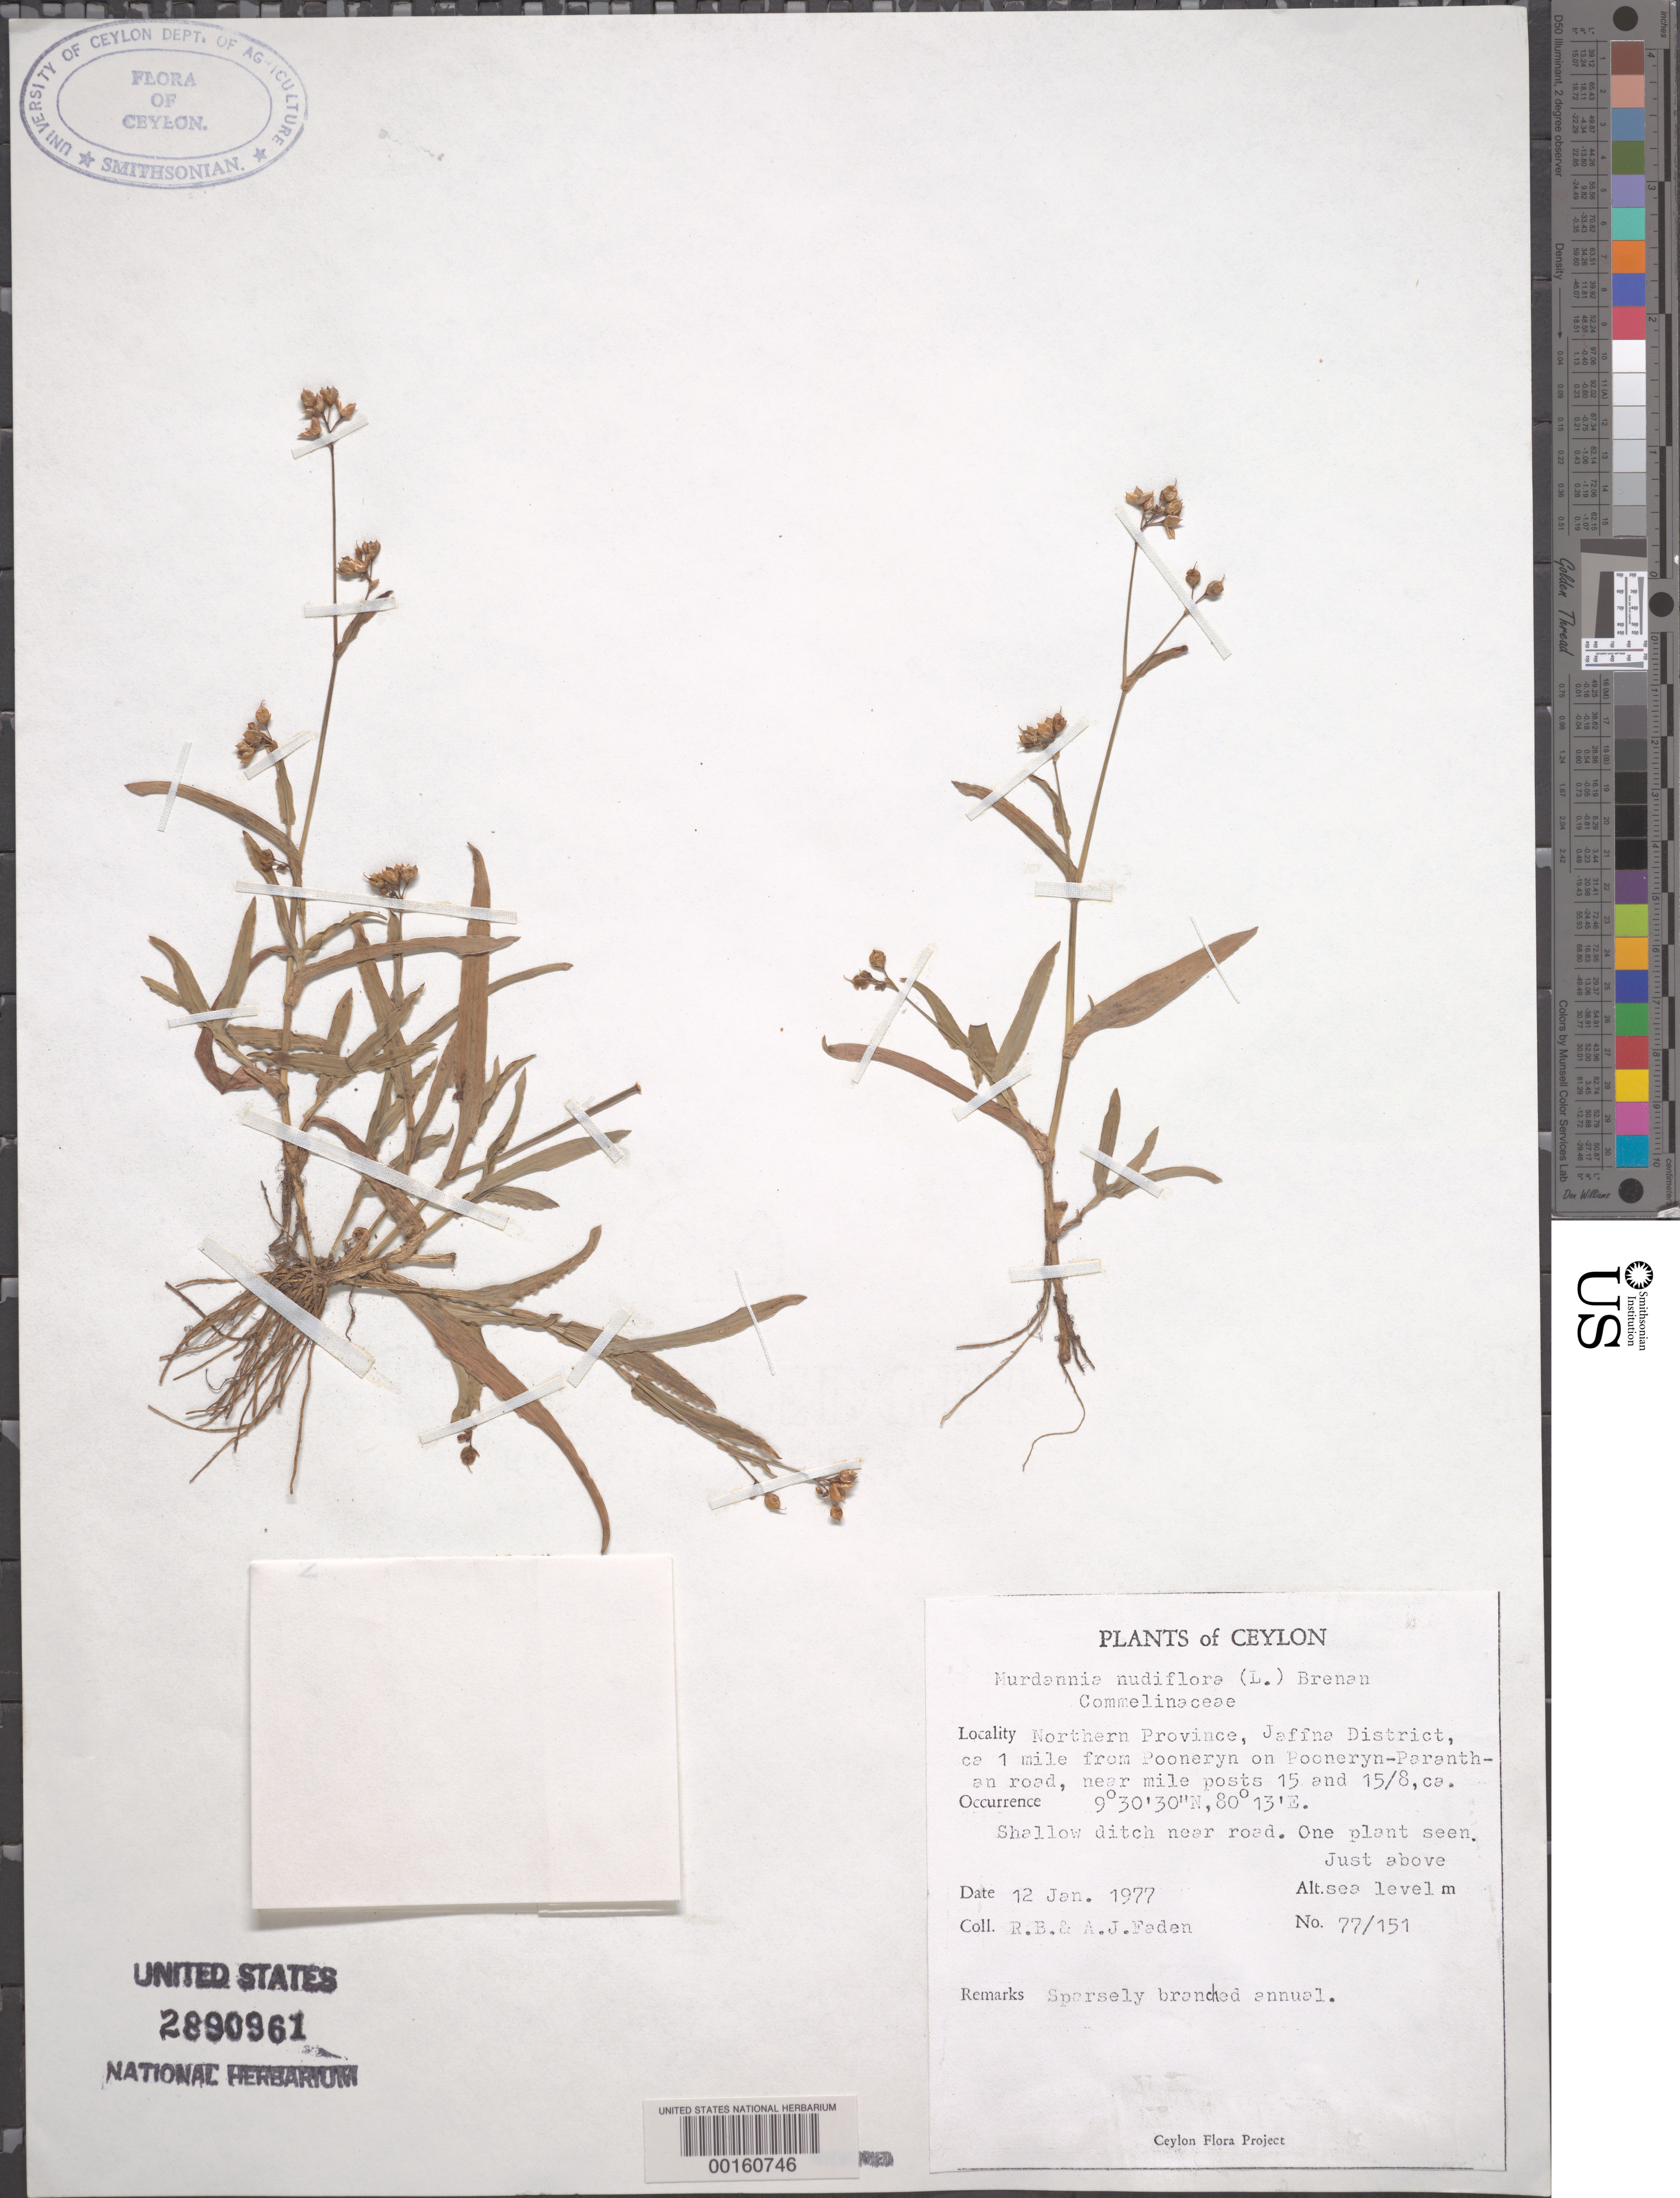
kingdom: Plantae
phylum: Tracheophyta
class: Liliopsida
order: Commelinales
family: Commelinaceae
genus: Murdannia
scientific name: Murdannia nudiflora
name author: (L.) Brenan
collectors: R. B. Faden & A. J. Faden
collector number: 77/151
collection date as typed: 12 Jan 1977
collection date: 1977-01-12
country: Sri Lanka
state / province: Northern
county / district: Jaffna Dist.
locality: Pooneryn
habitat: Shallow roadside ditch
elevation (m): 2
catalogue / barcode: US 2890961